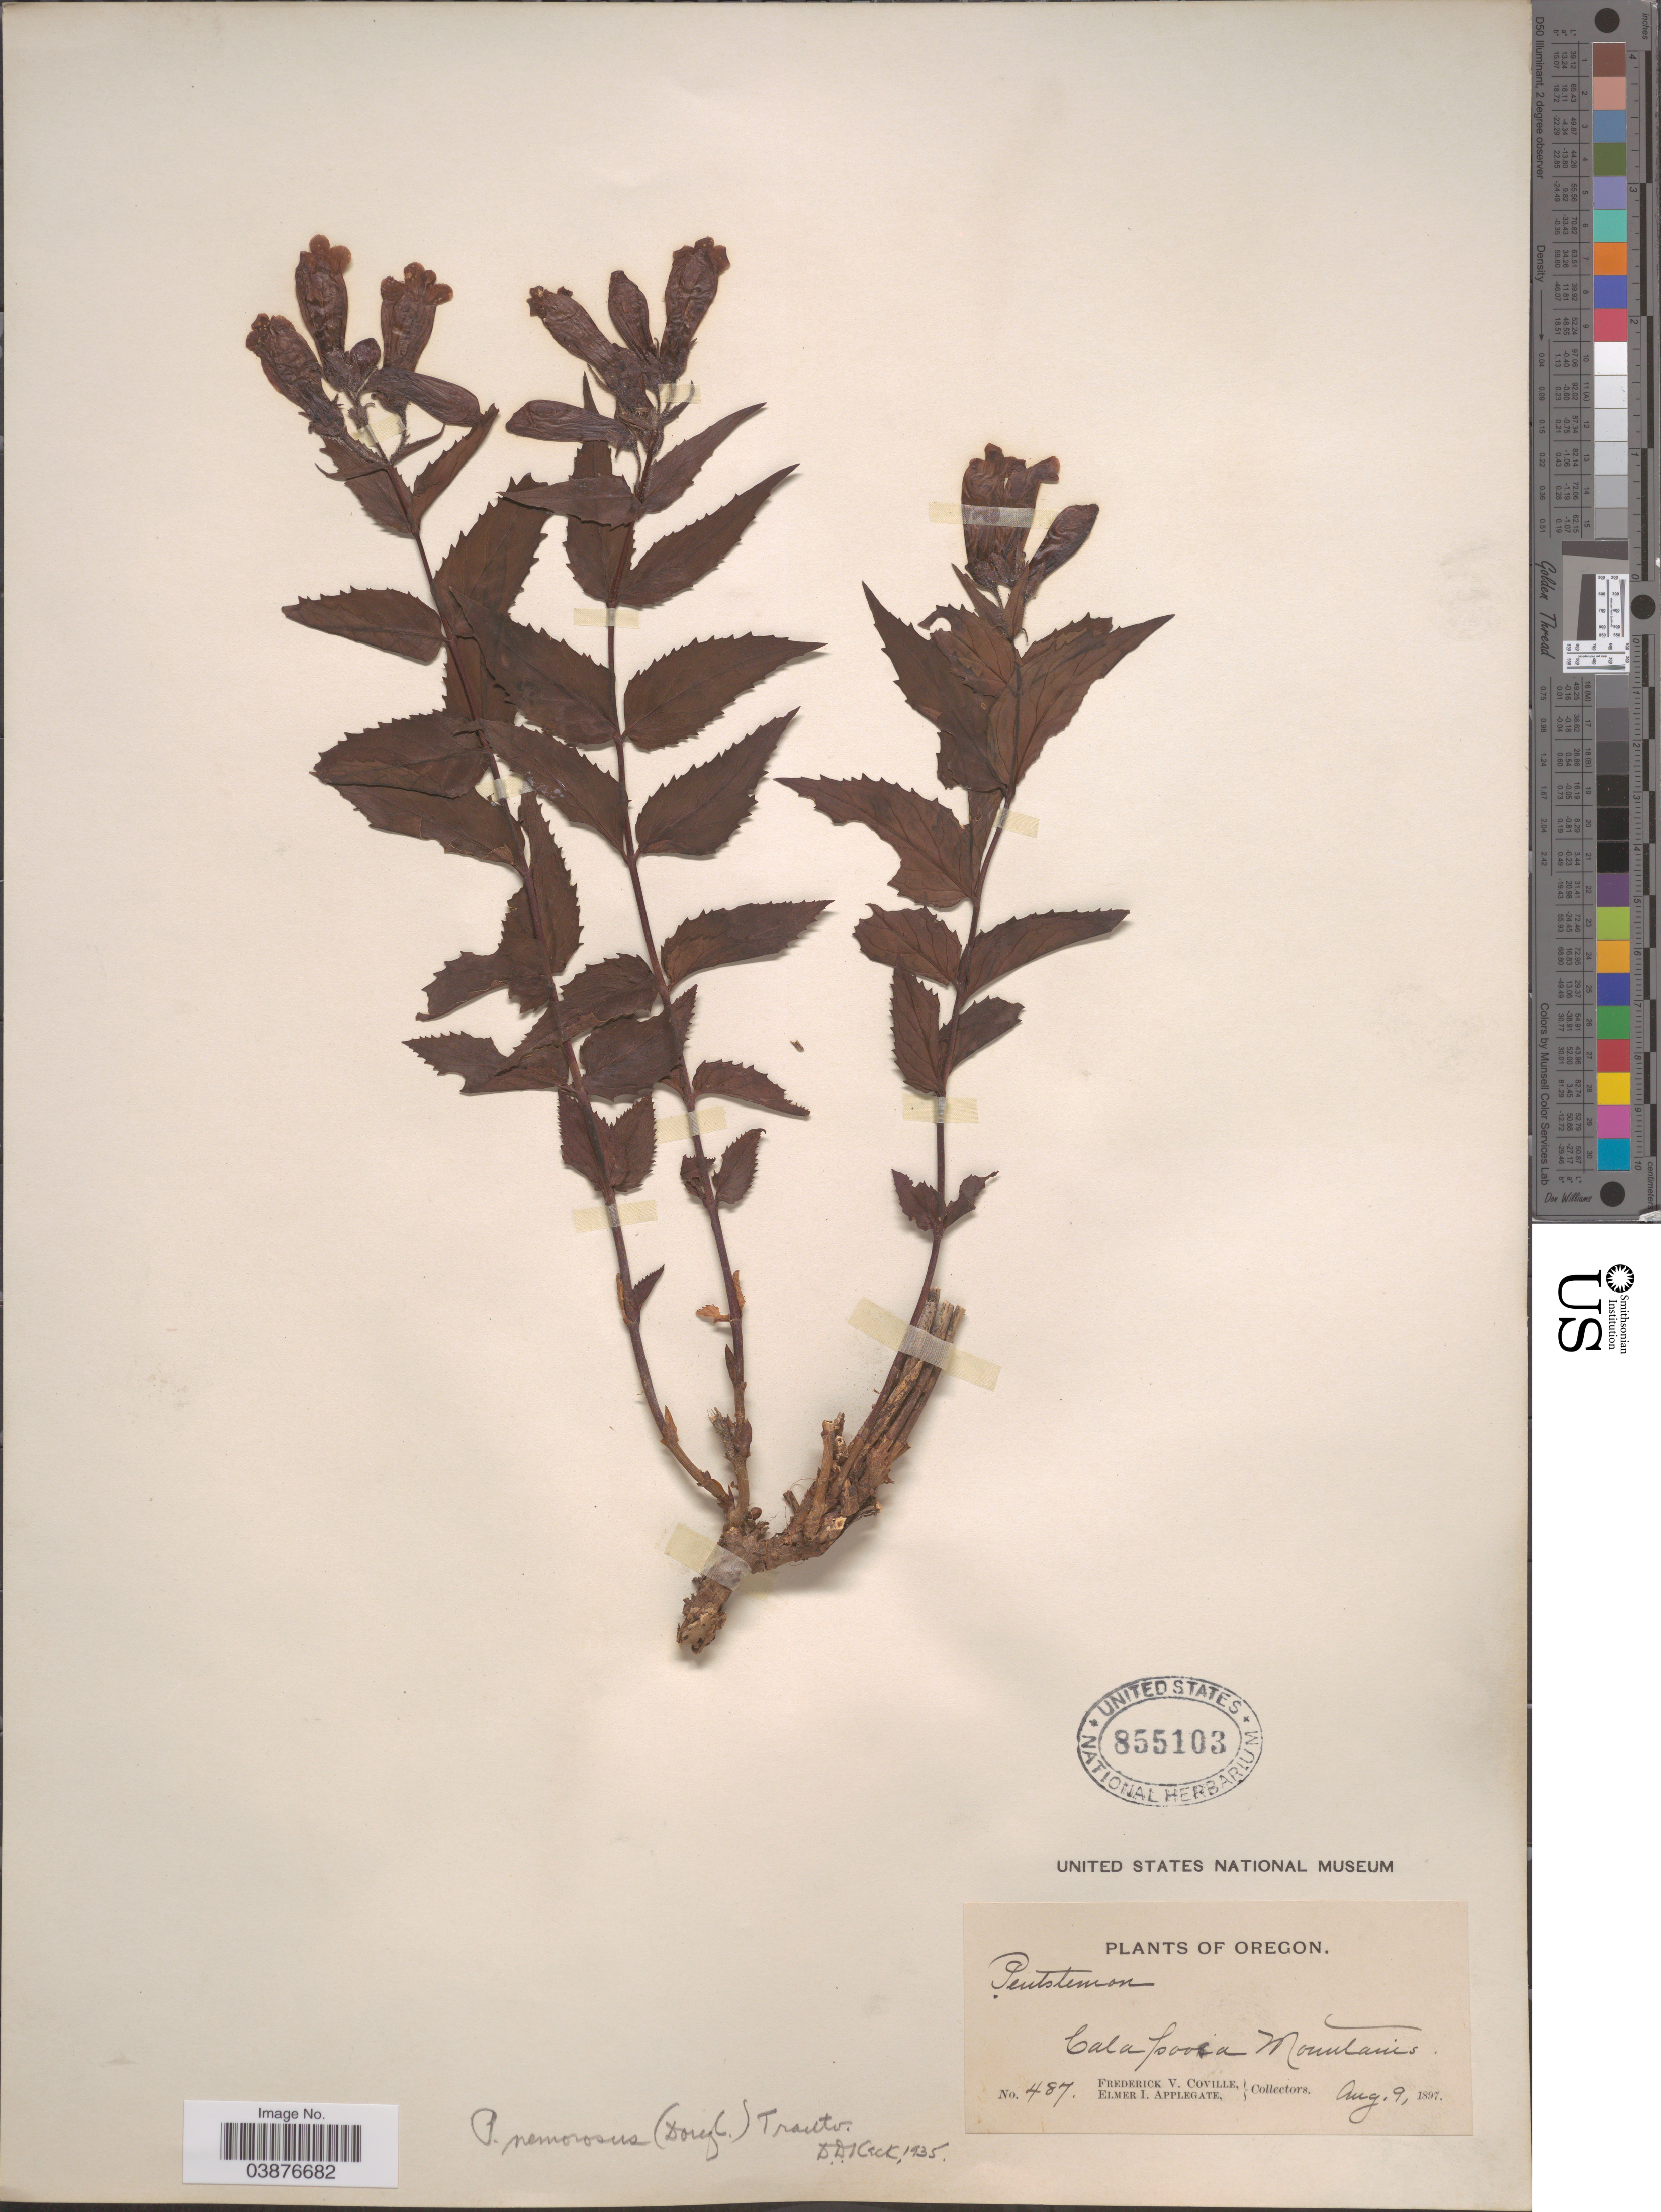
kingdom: Plantae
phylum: Tracheophyta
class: Magnoliopsida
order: Lamiales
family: Plantaginaceae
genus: Penstemon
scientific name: Penstemon nemorosus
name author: (Douglas ex Lindl.) Trautv.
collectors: F. V. Coville & E. I. Applegate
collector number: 487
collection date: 1897-08-09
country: United States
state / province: Oregon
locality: Calapooia Mountains.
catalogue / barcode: US 855103